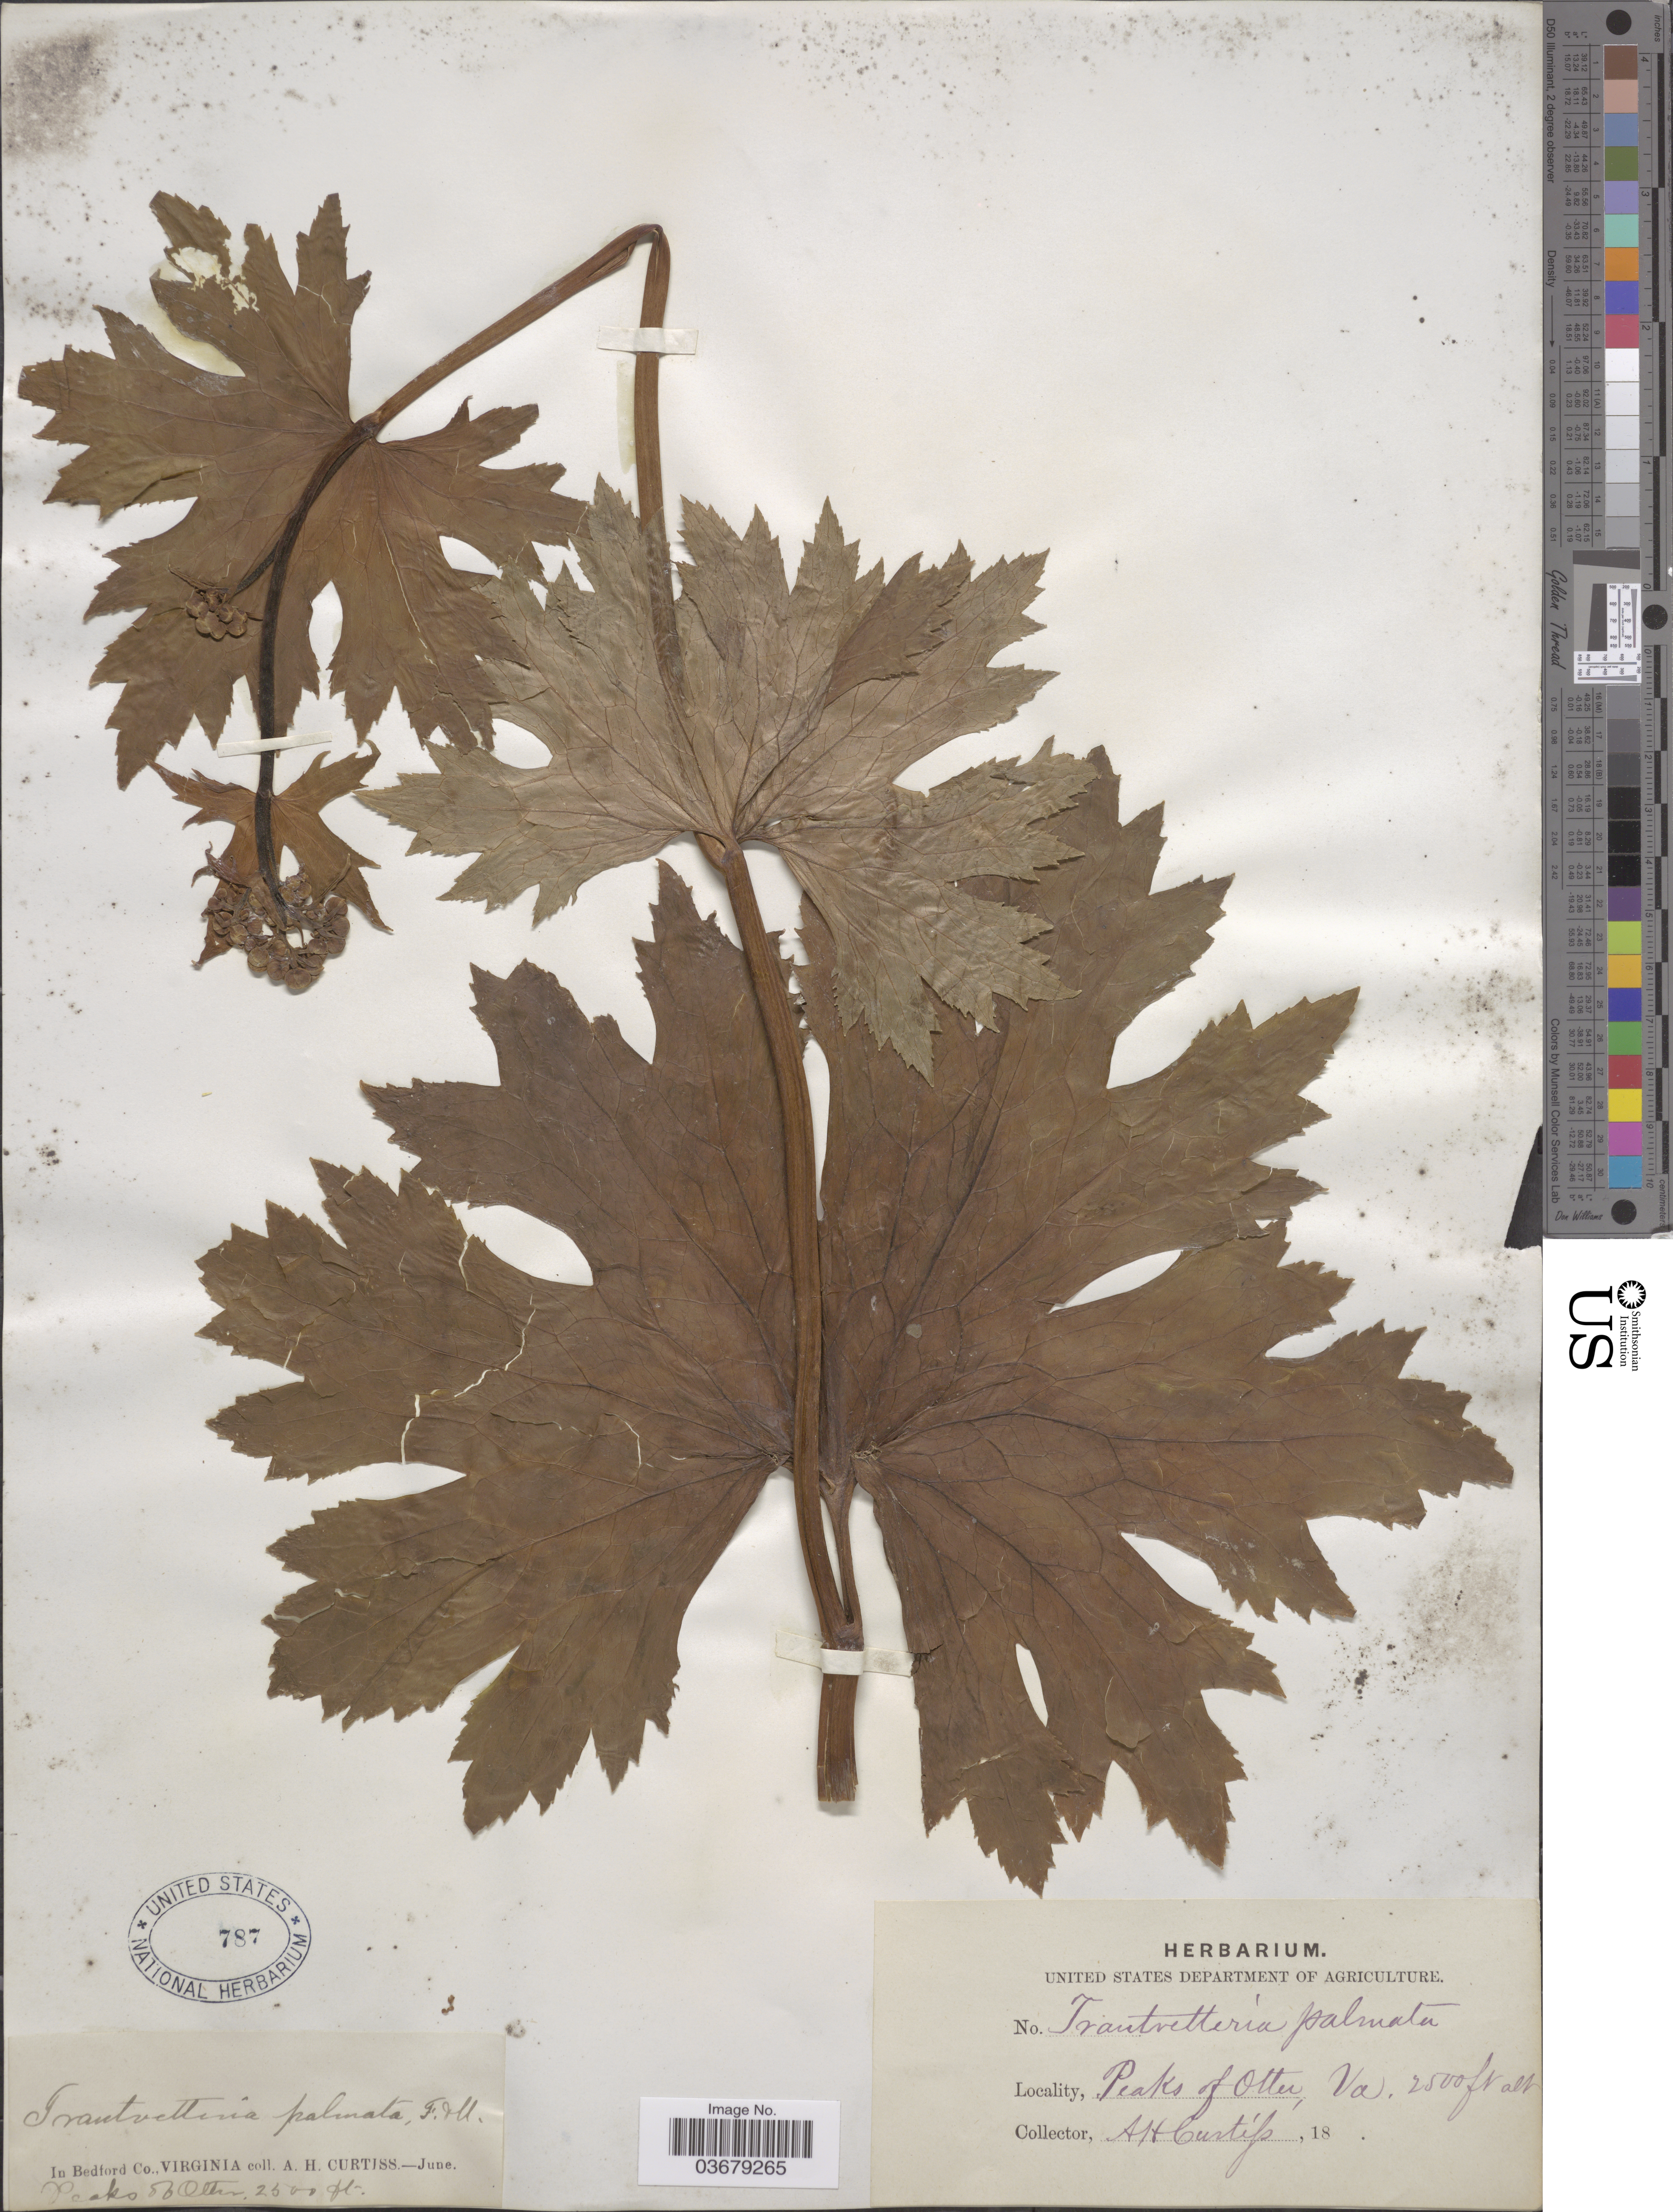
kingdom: Plantae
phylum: Tracheophyta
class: Magnoliopsida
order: Ranunculales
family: Ranunculaceae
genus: Trautvetteria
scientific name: Trautvetteria caroliniensis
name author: (Walter) Vail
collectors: A. H. Curtiss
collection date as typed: June 18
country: United States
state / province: Virginia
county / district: Bedford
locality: Peaks of Otter. In Bedford Co.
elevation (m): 762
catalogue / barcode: US 787